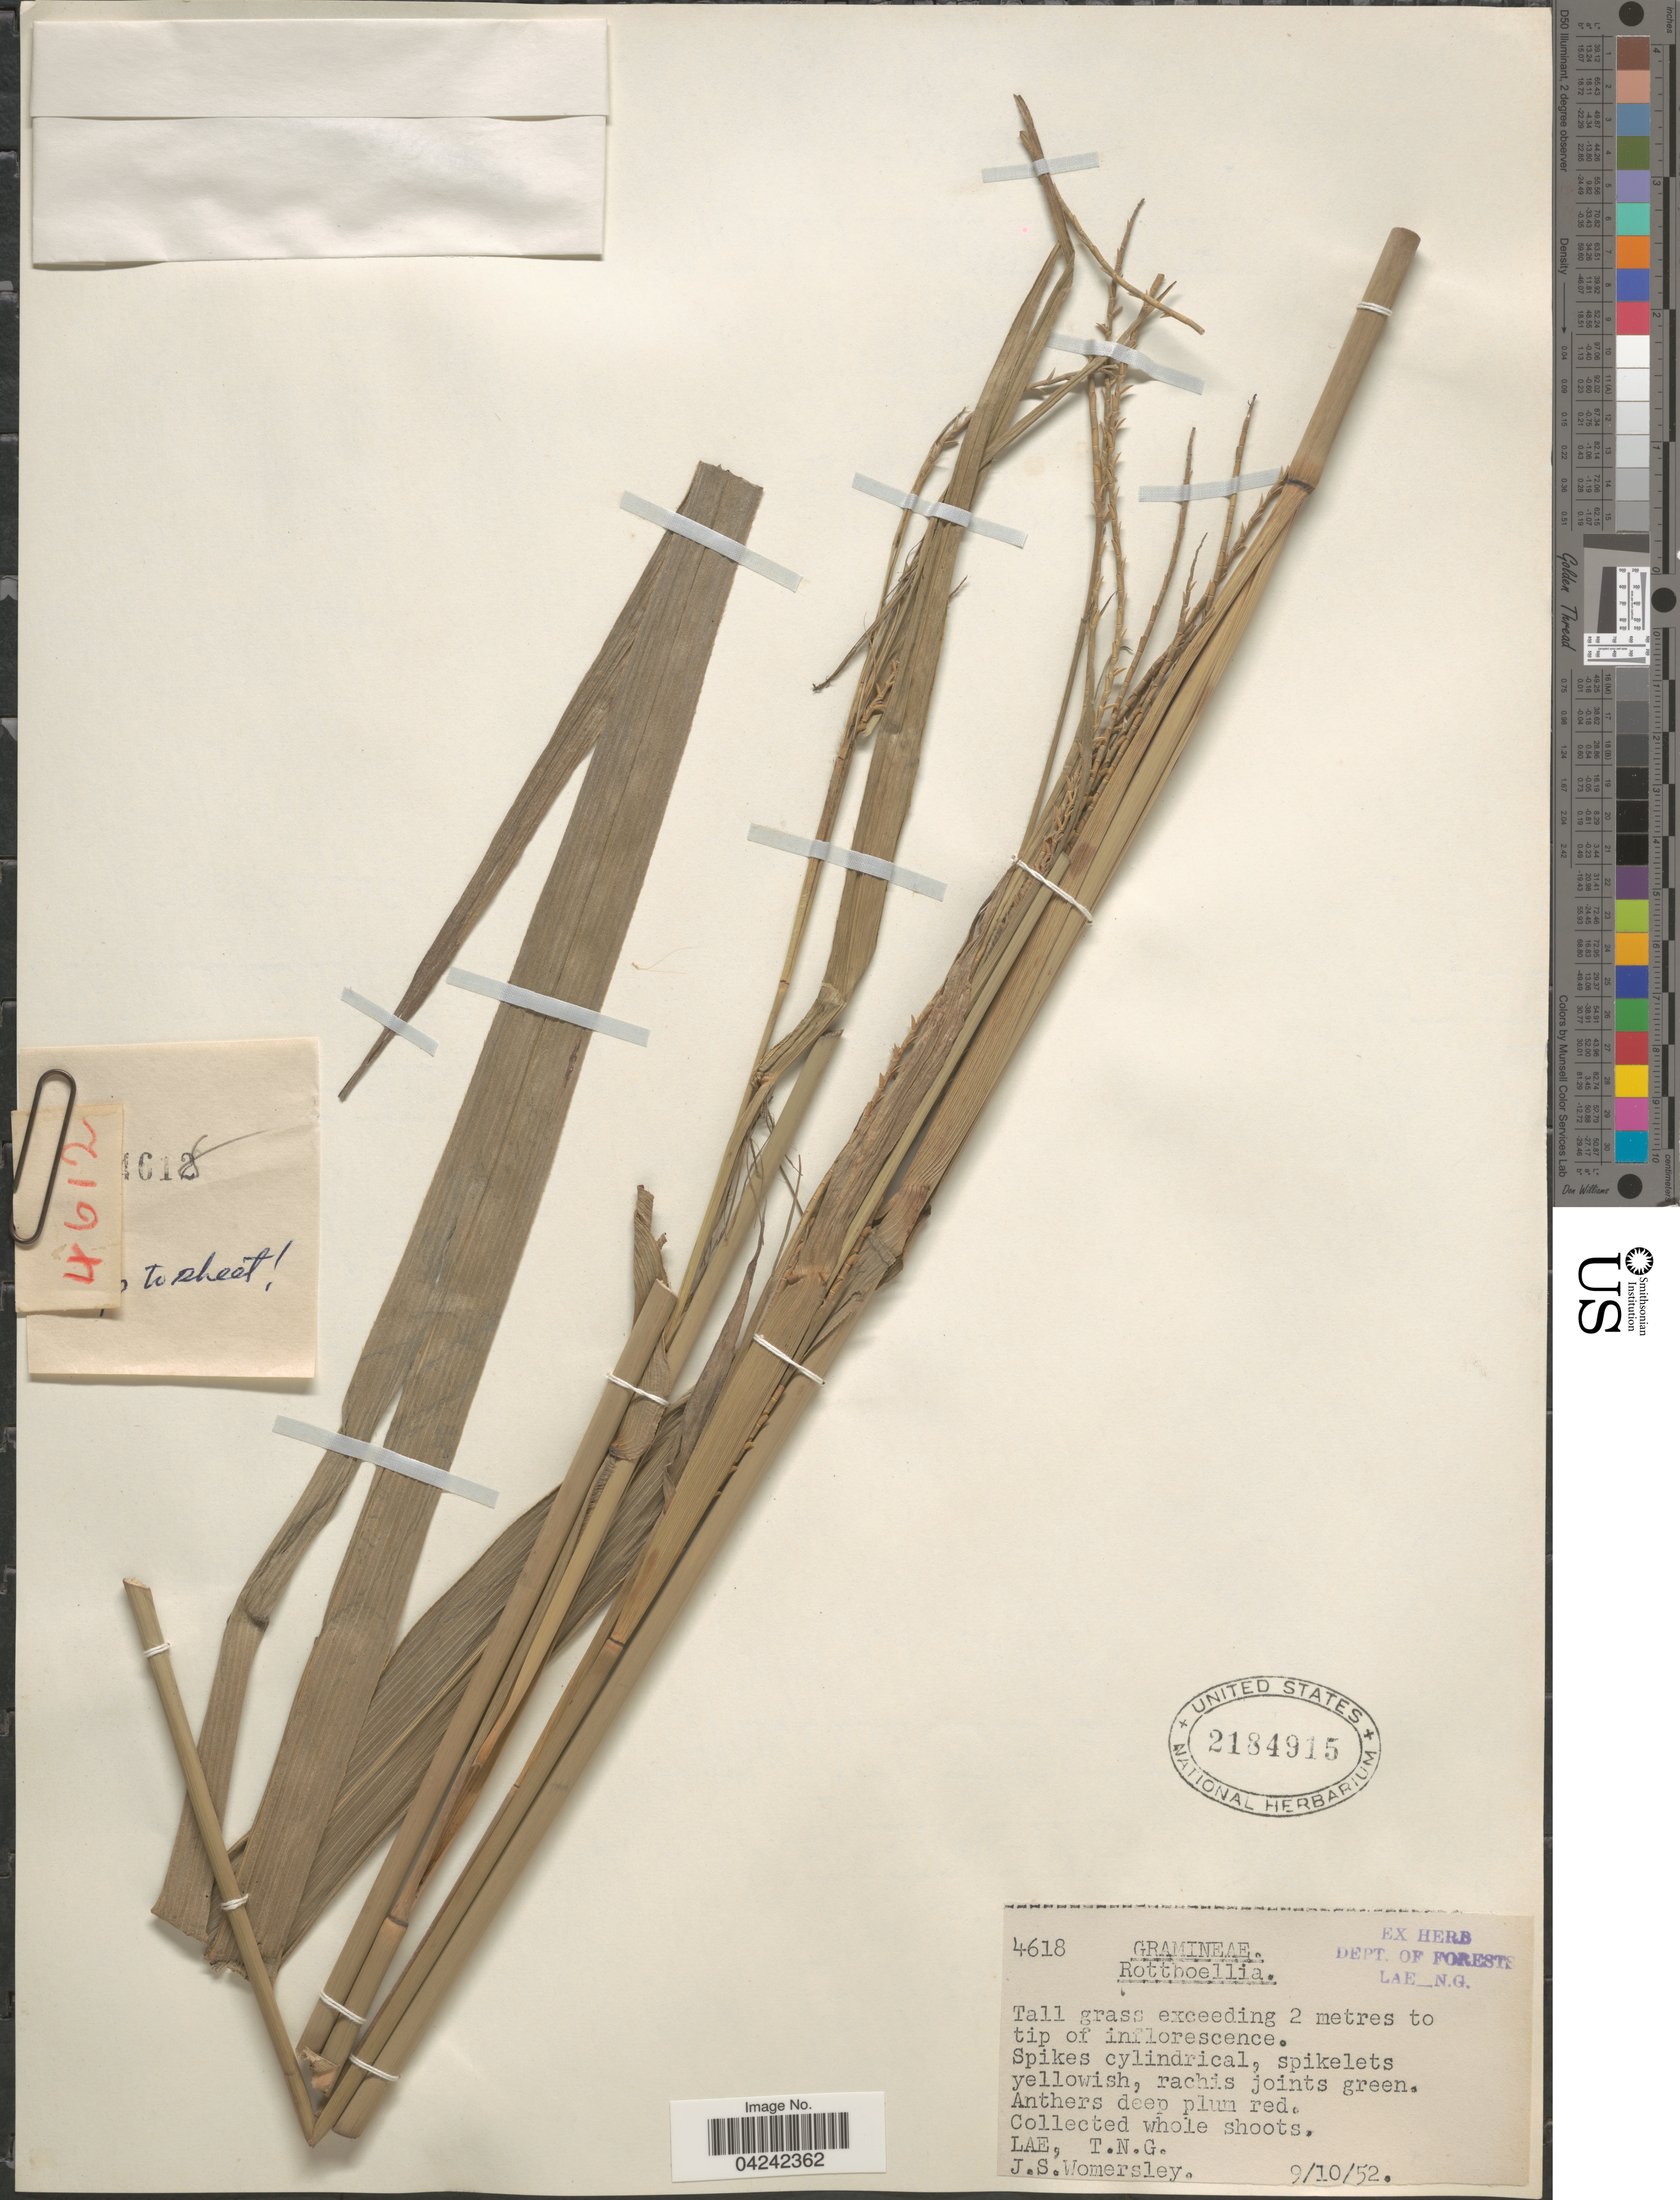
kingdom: Plantae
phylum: Tracheophyta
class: Liliopsida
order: Poales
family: Poaceae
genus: Rottboellia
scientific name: Rottboellia sp.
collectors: J. S. Womersley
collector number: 4618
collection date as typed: Transcribed d/m/y: 9/10/52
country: Papua New Guinea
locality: LAE, T.N.G.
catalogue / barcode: US 2184915